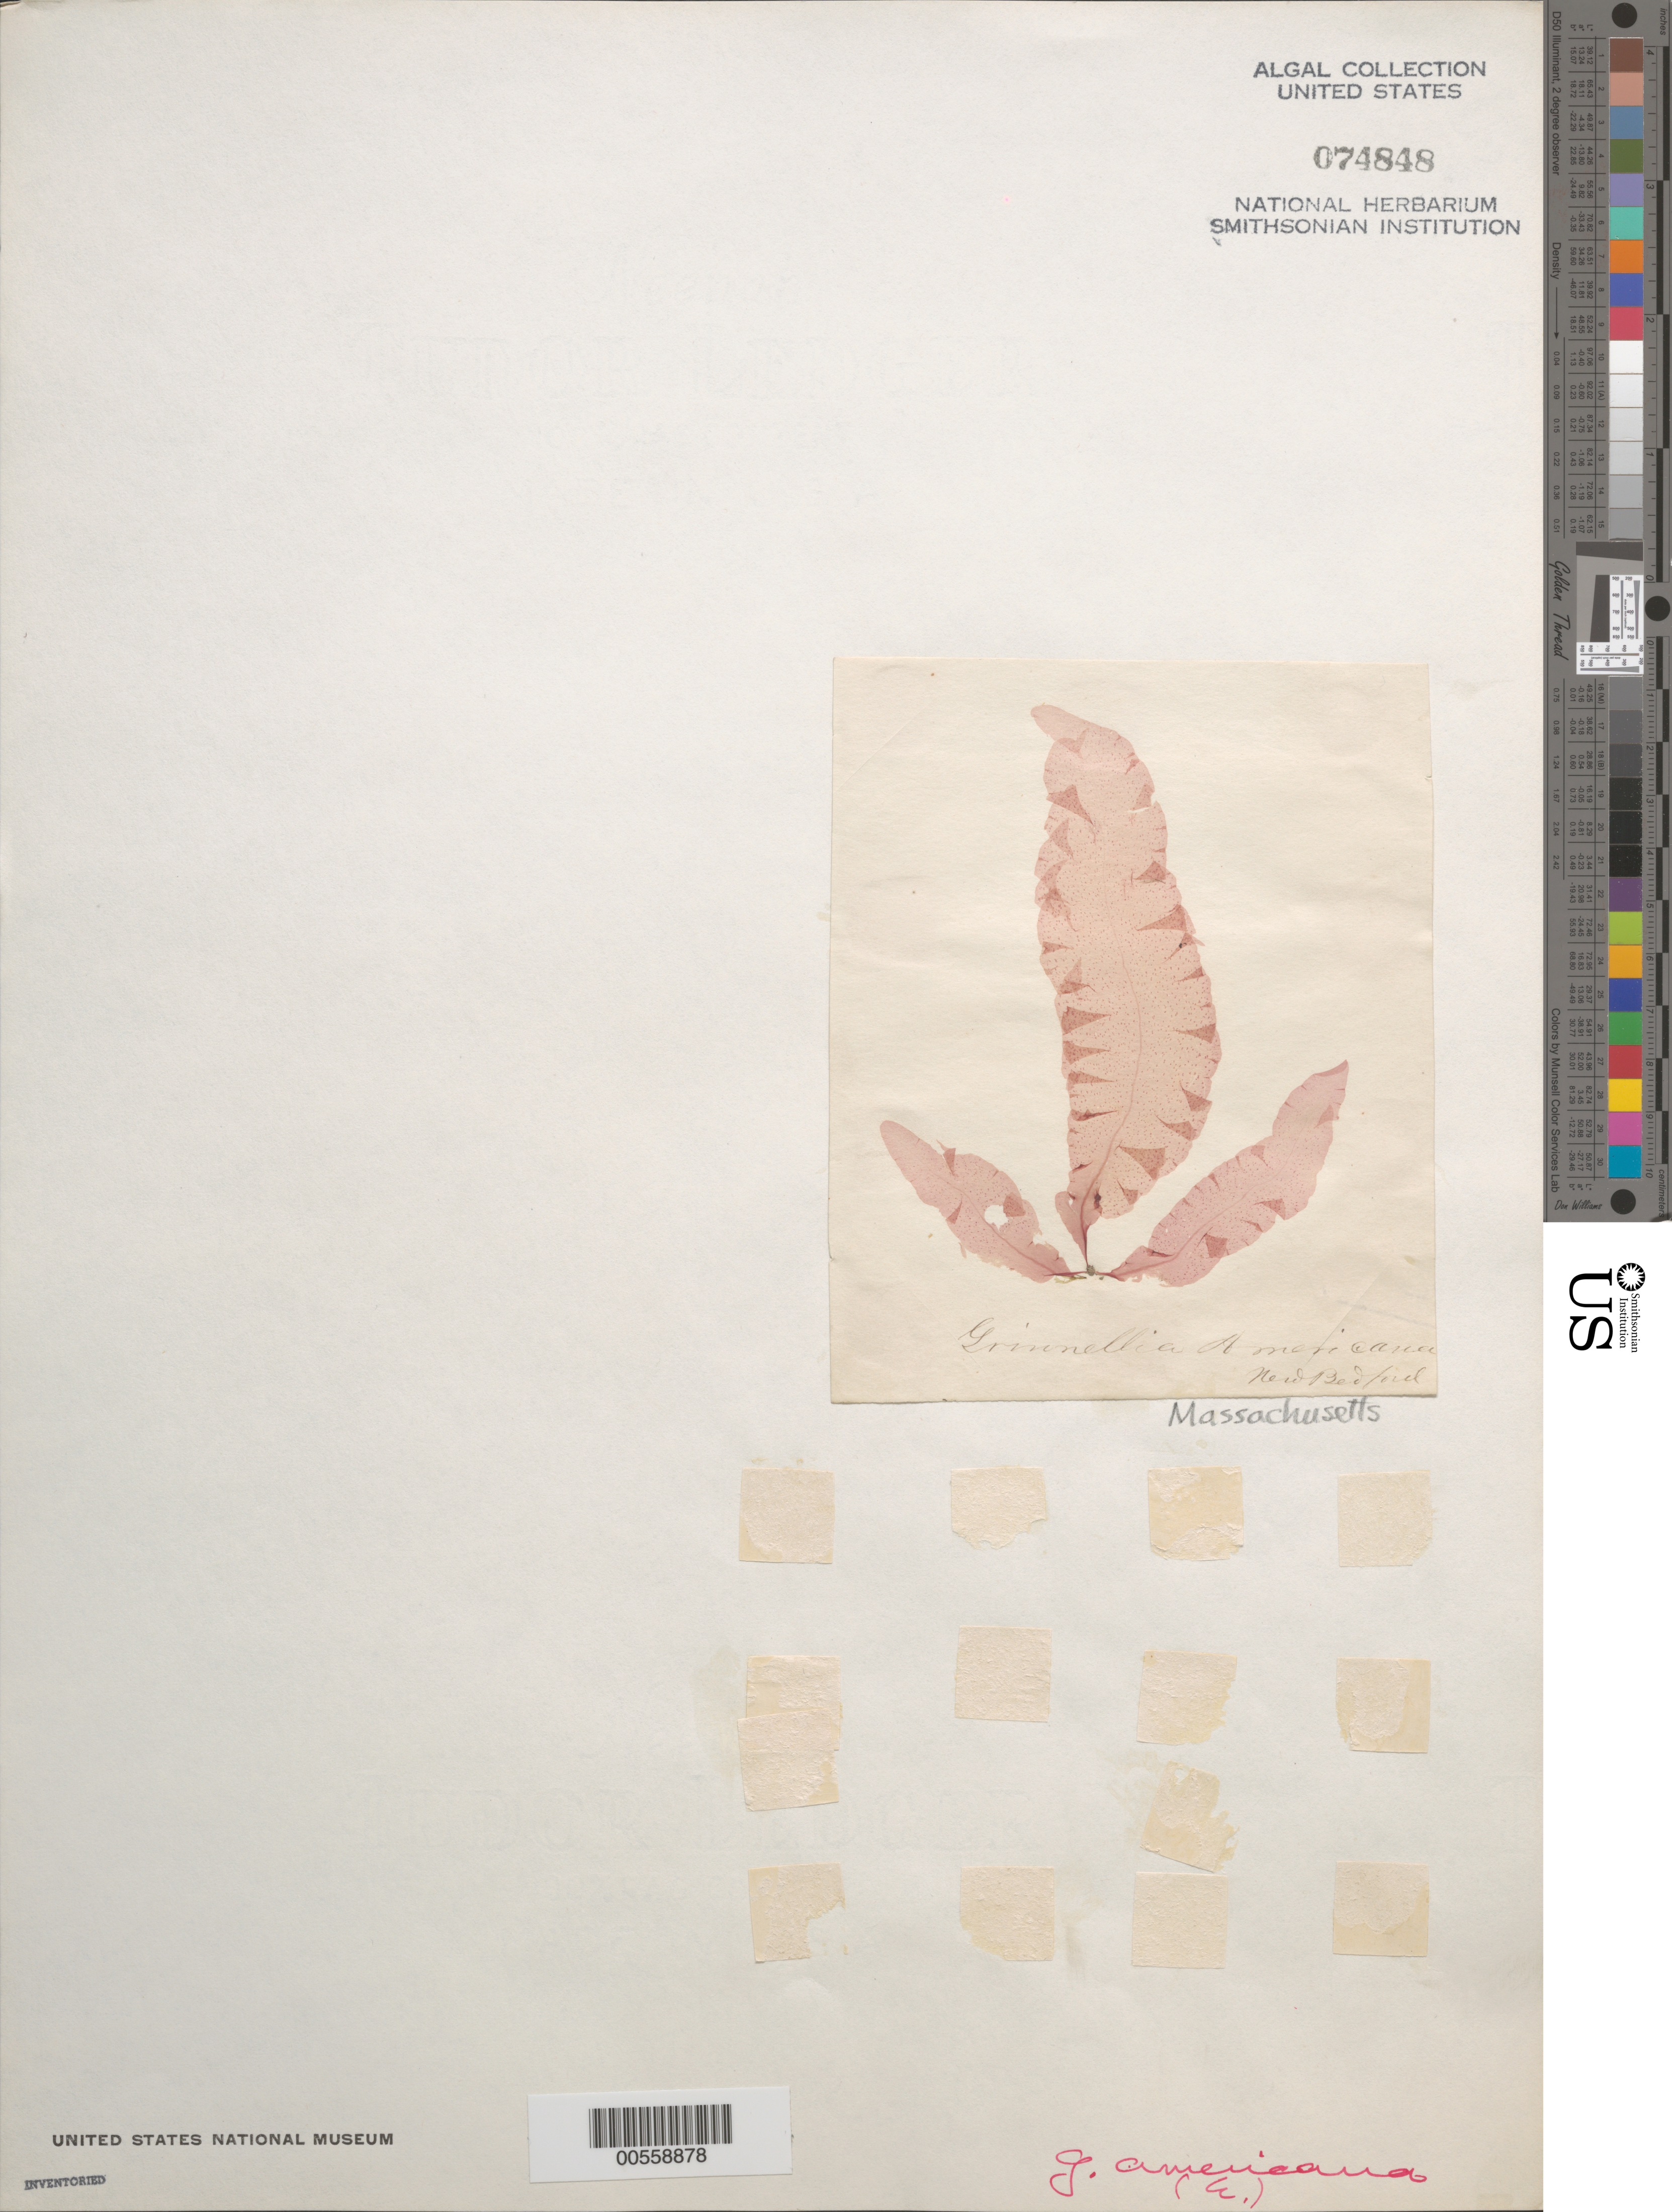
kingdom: Plantae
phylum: Rhodophyta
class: Florideophyceae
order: Ceramiales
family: Delesseriaceae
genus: Grinnellia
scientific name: Grinnellia americana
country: United States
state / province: Massachusetts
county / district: Bristol County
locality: New Bedford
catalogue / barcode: US 74848